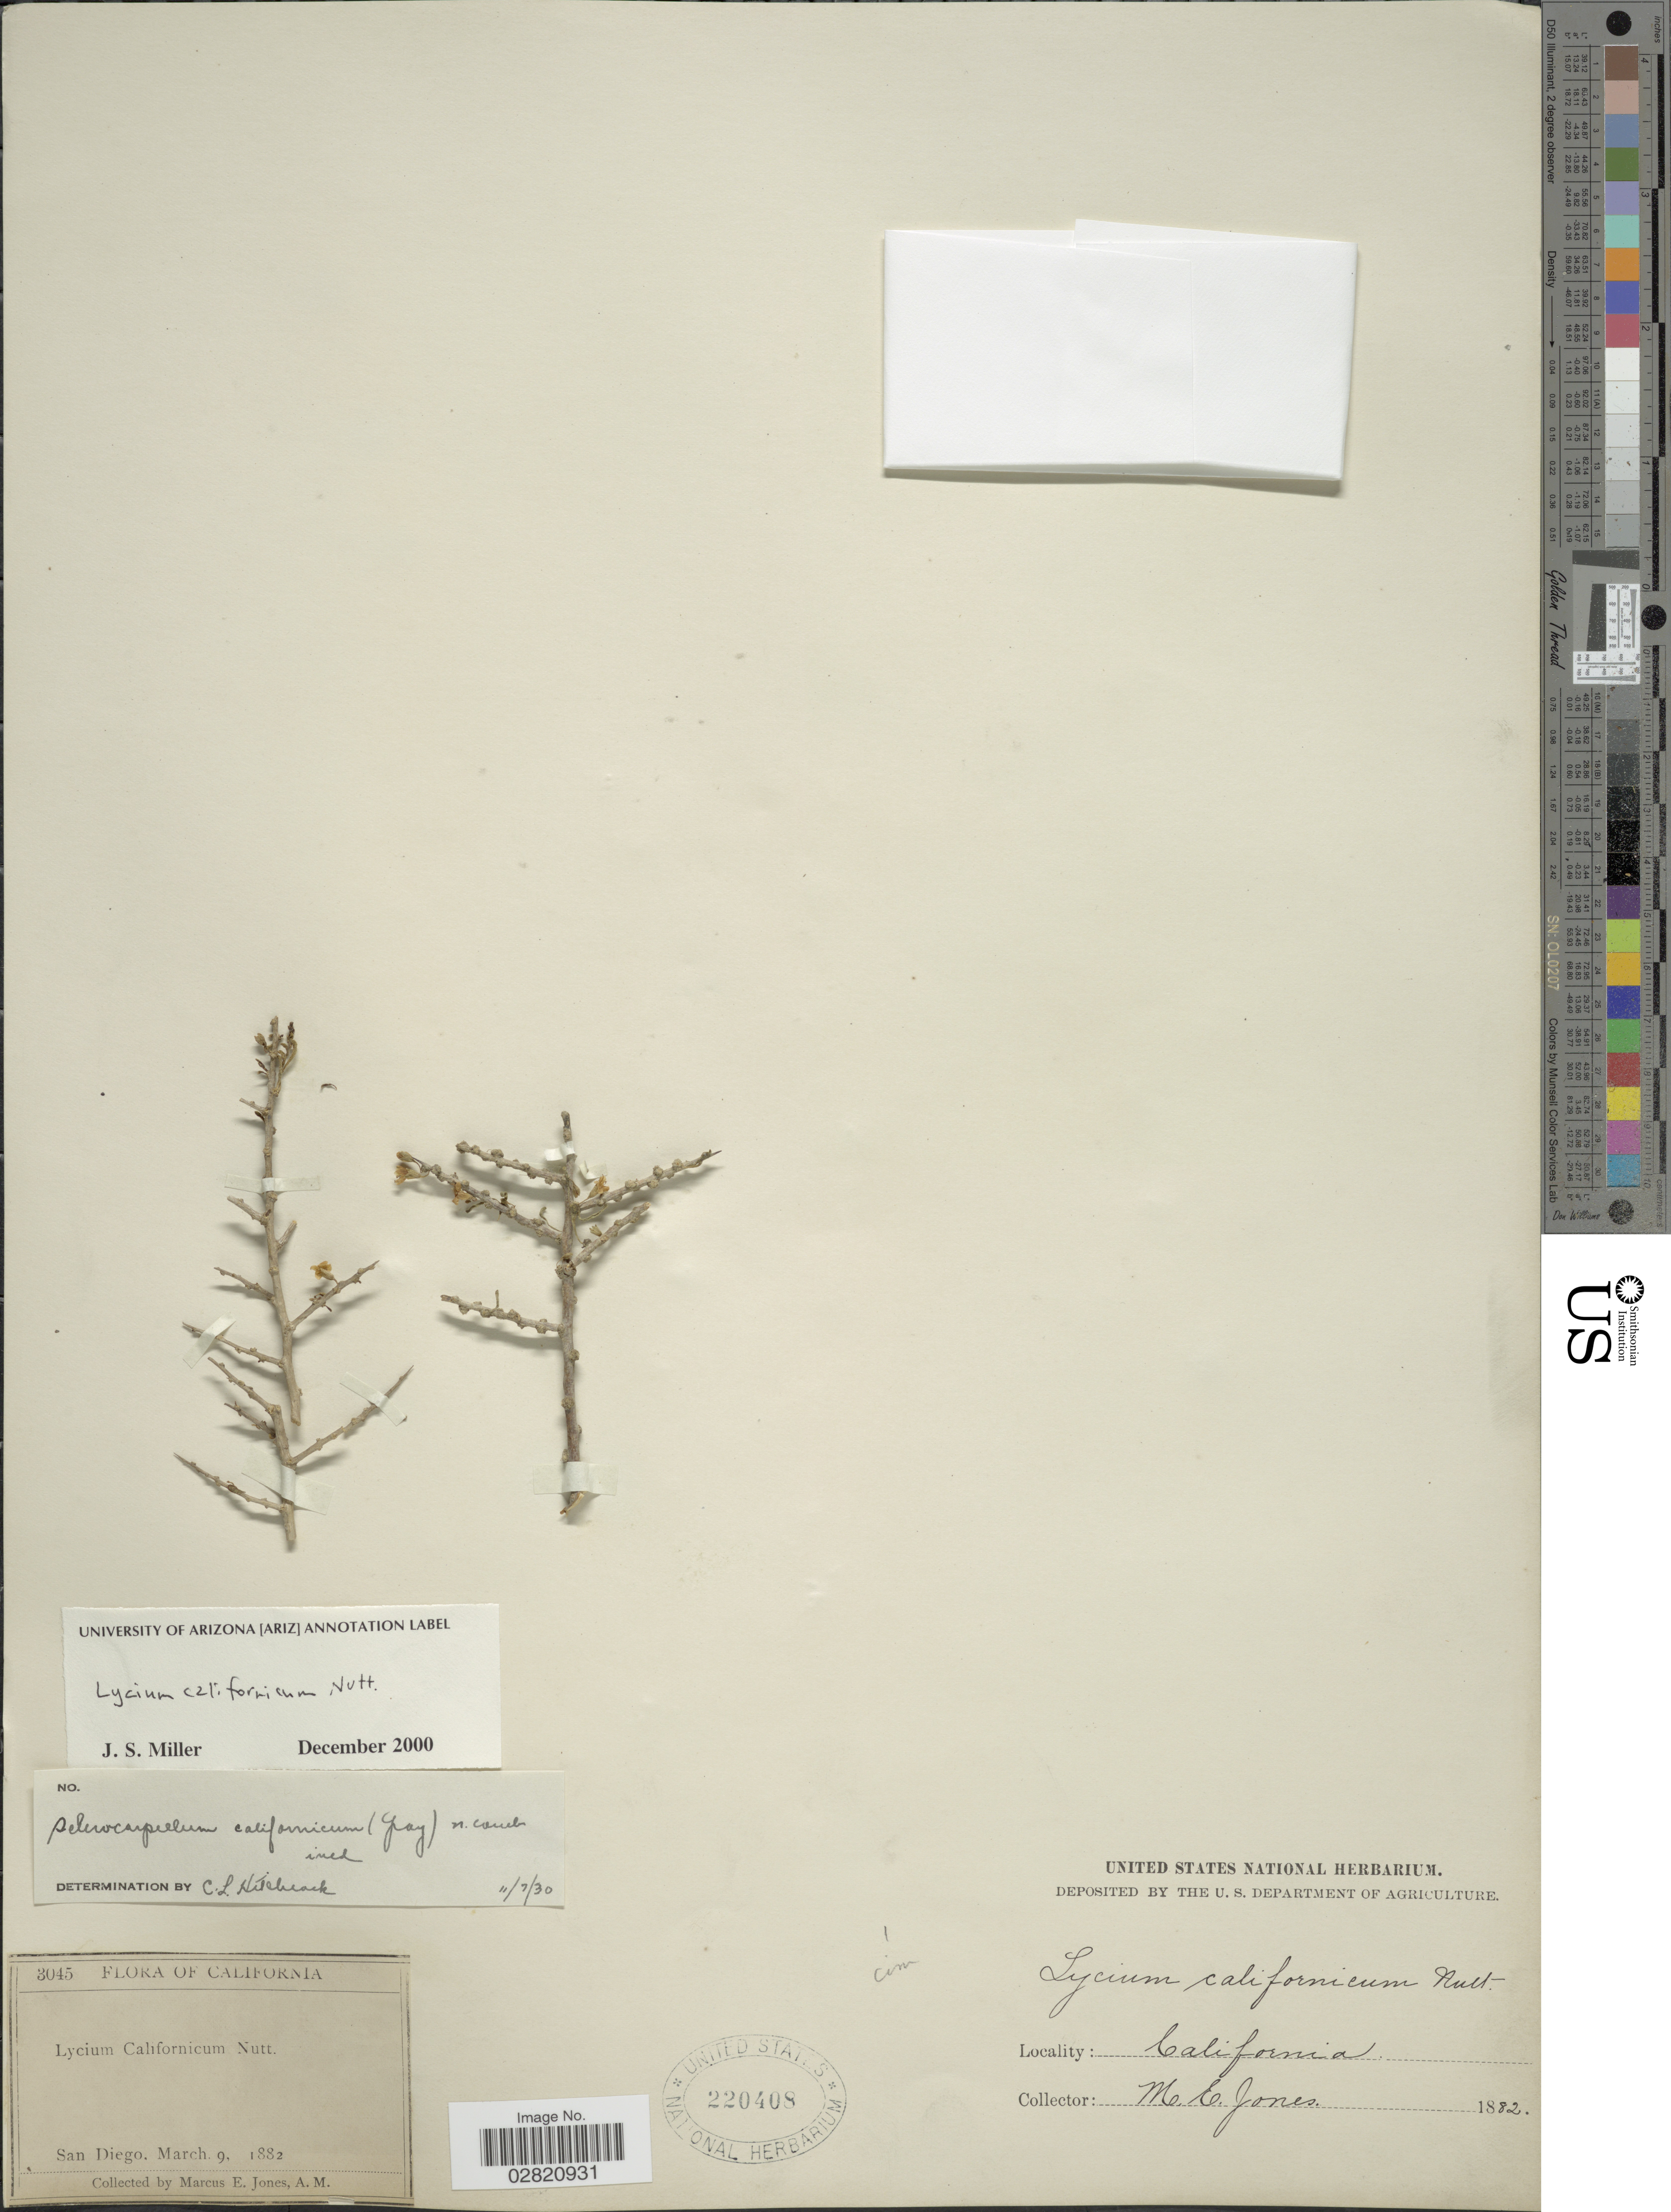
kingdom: Plantae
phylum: Tracheophyta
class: Magnoliopsida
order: Solanales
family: Solanaceae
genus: Lycium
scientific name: Lycium californicum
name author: Nutt. ex A. Gray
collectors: M. E. Jones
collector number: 3045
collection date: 1882-03-09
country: United States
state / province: California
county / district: San Diego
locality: San Diego.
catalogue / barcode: US 220408